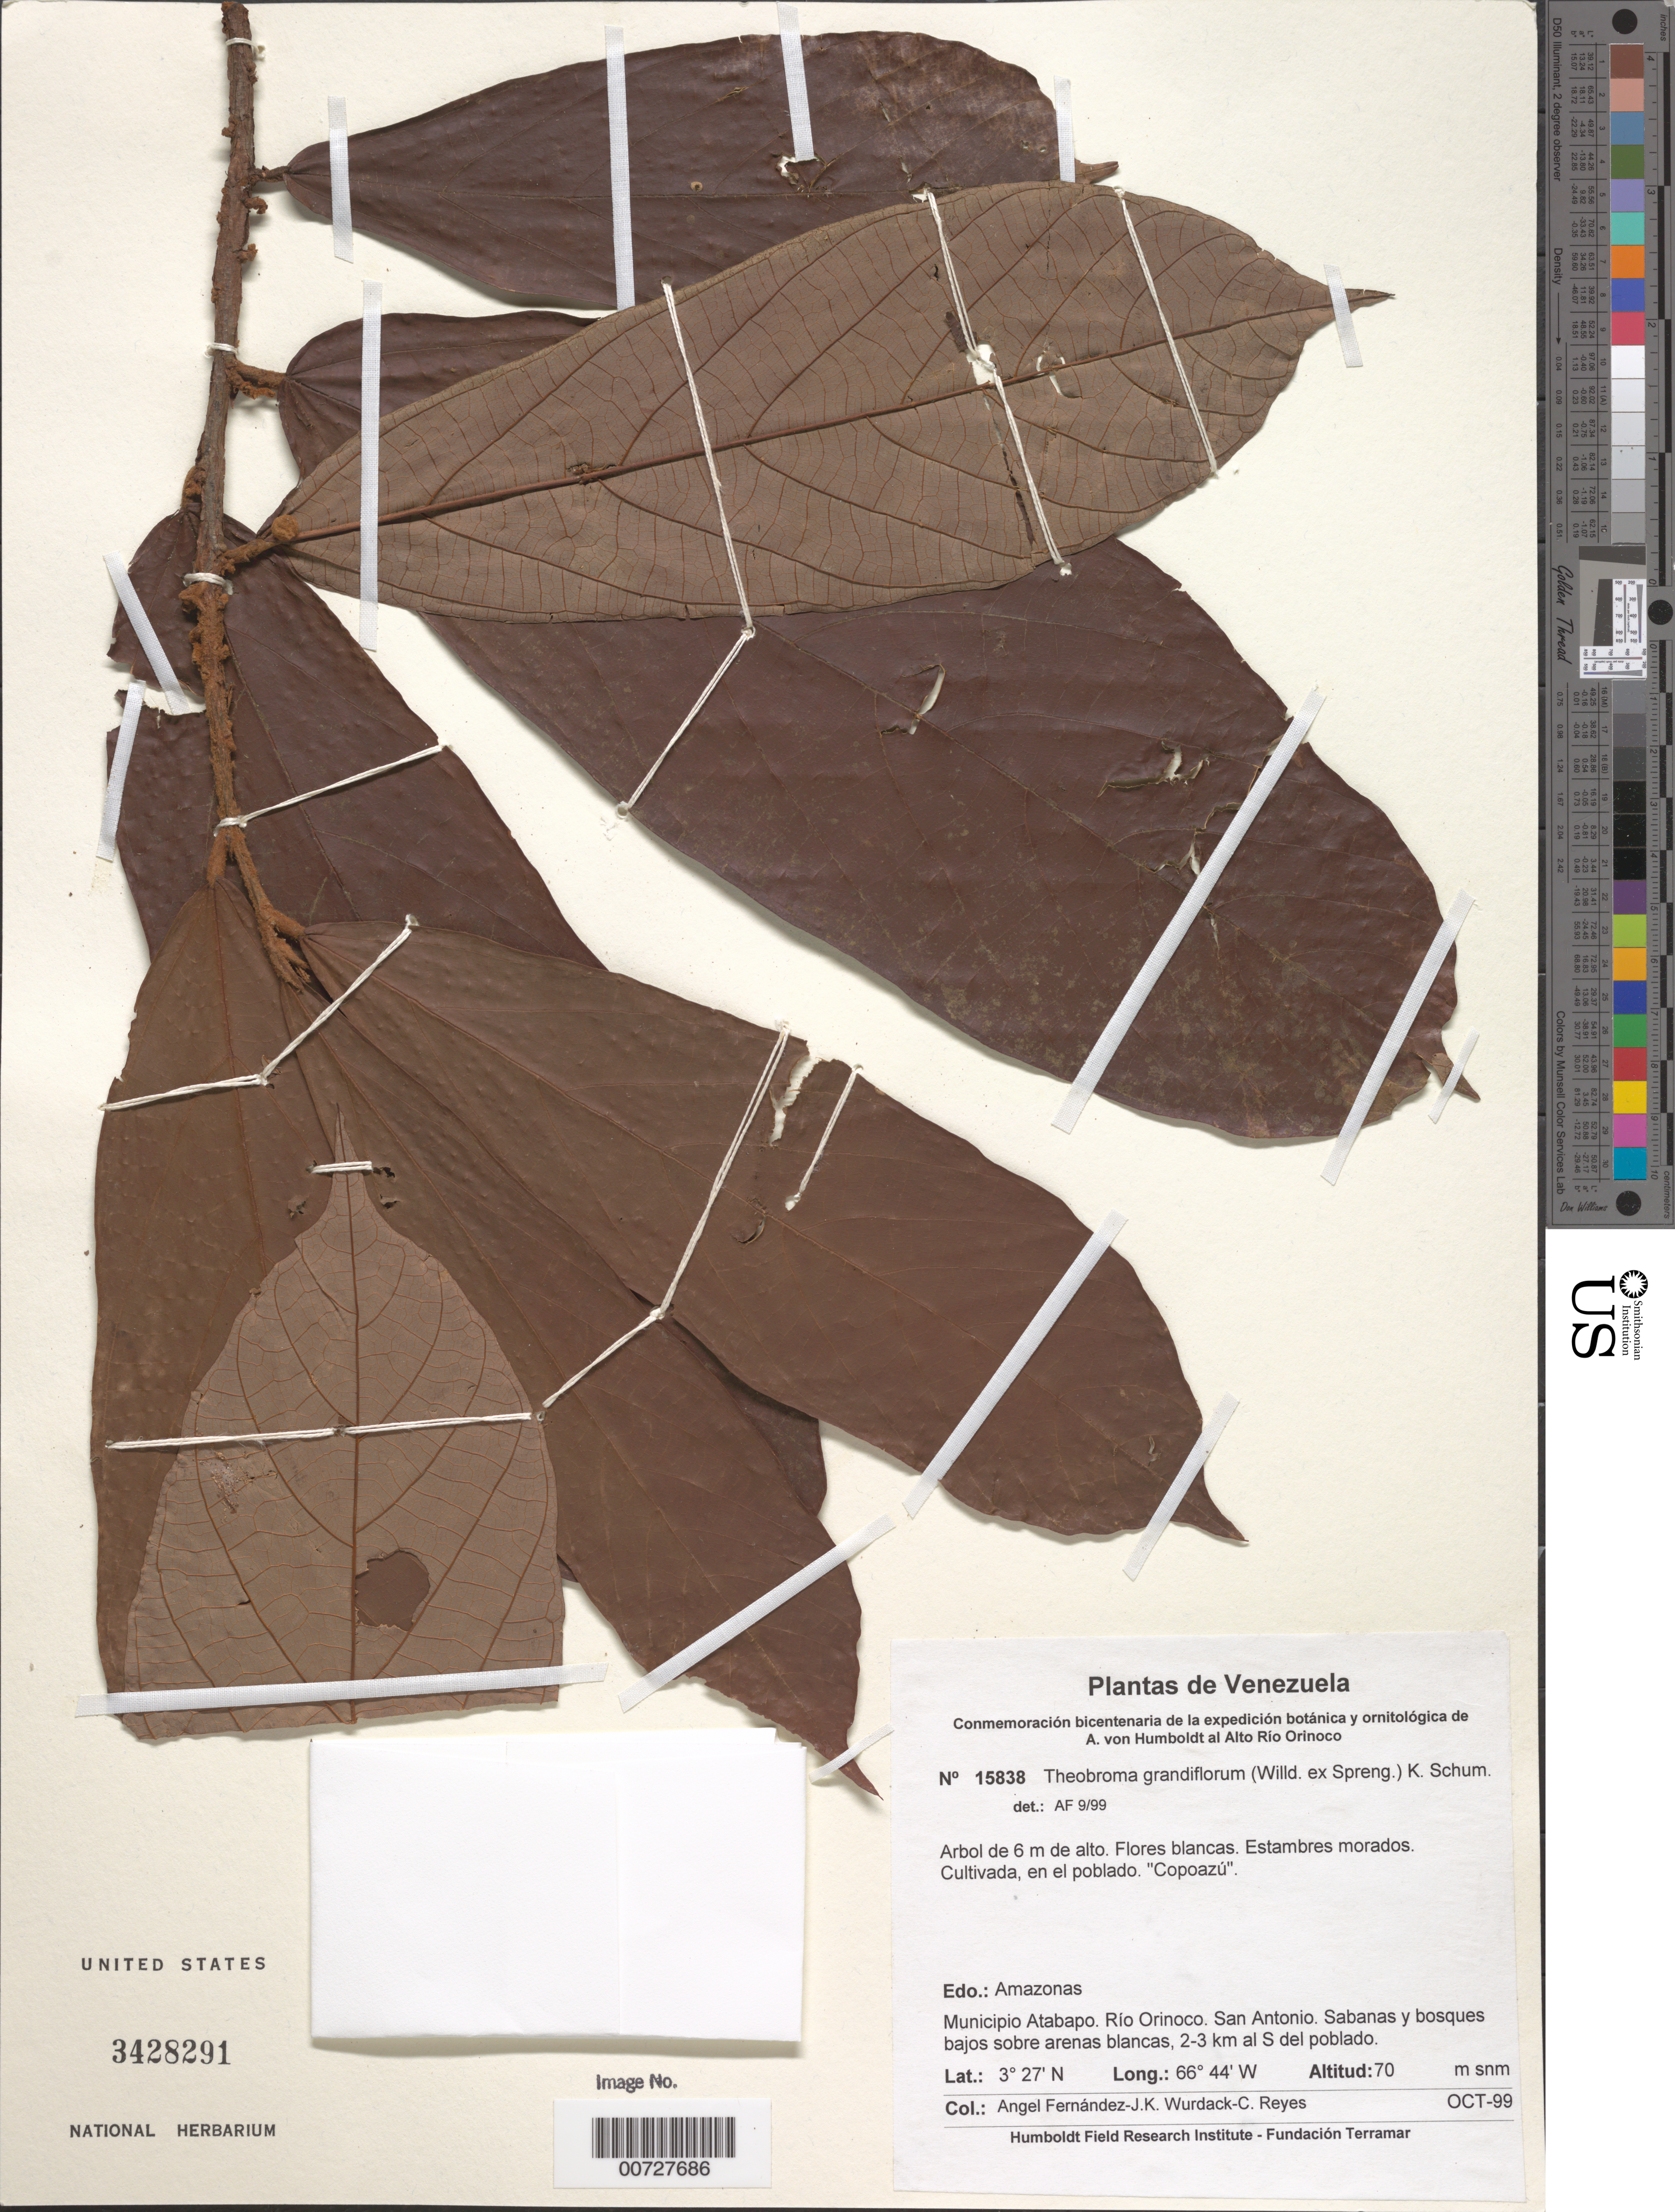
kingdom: Plantae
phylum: Tracheophyta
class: Magnoliopsida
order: Malvales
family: Malvaceae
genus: Theobroma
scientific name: Theobroma grandiflorum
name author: (Willd. ex Spreng.) K. Schum.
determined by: Fernández, Alvaro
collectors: A. Fernández, J. J. Wurdack & C. Reyes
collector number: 15838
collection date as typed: Oct 1999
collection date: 1999-10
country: Venezuela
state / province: Amazonas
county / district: Atabapo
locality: Río Orinoco. San Antonio. 2-3 km al S del poblado.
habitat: Sabanas y bosques bajos sobre arenas blancas.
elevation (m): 70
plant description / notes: Common name: Copoazú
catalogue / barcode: US 3428291